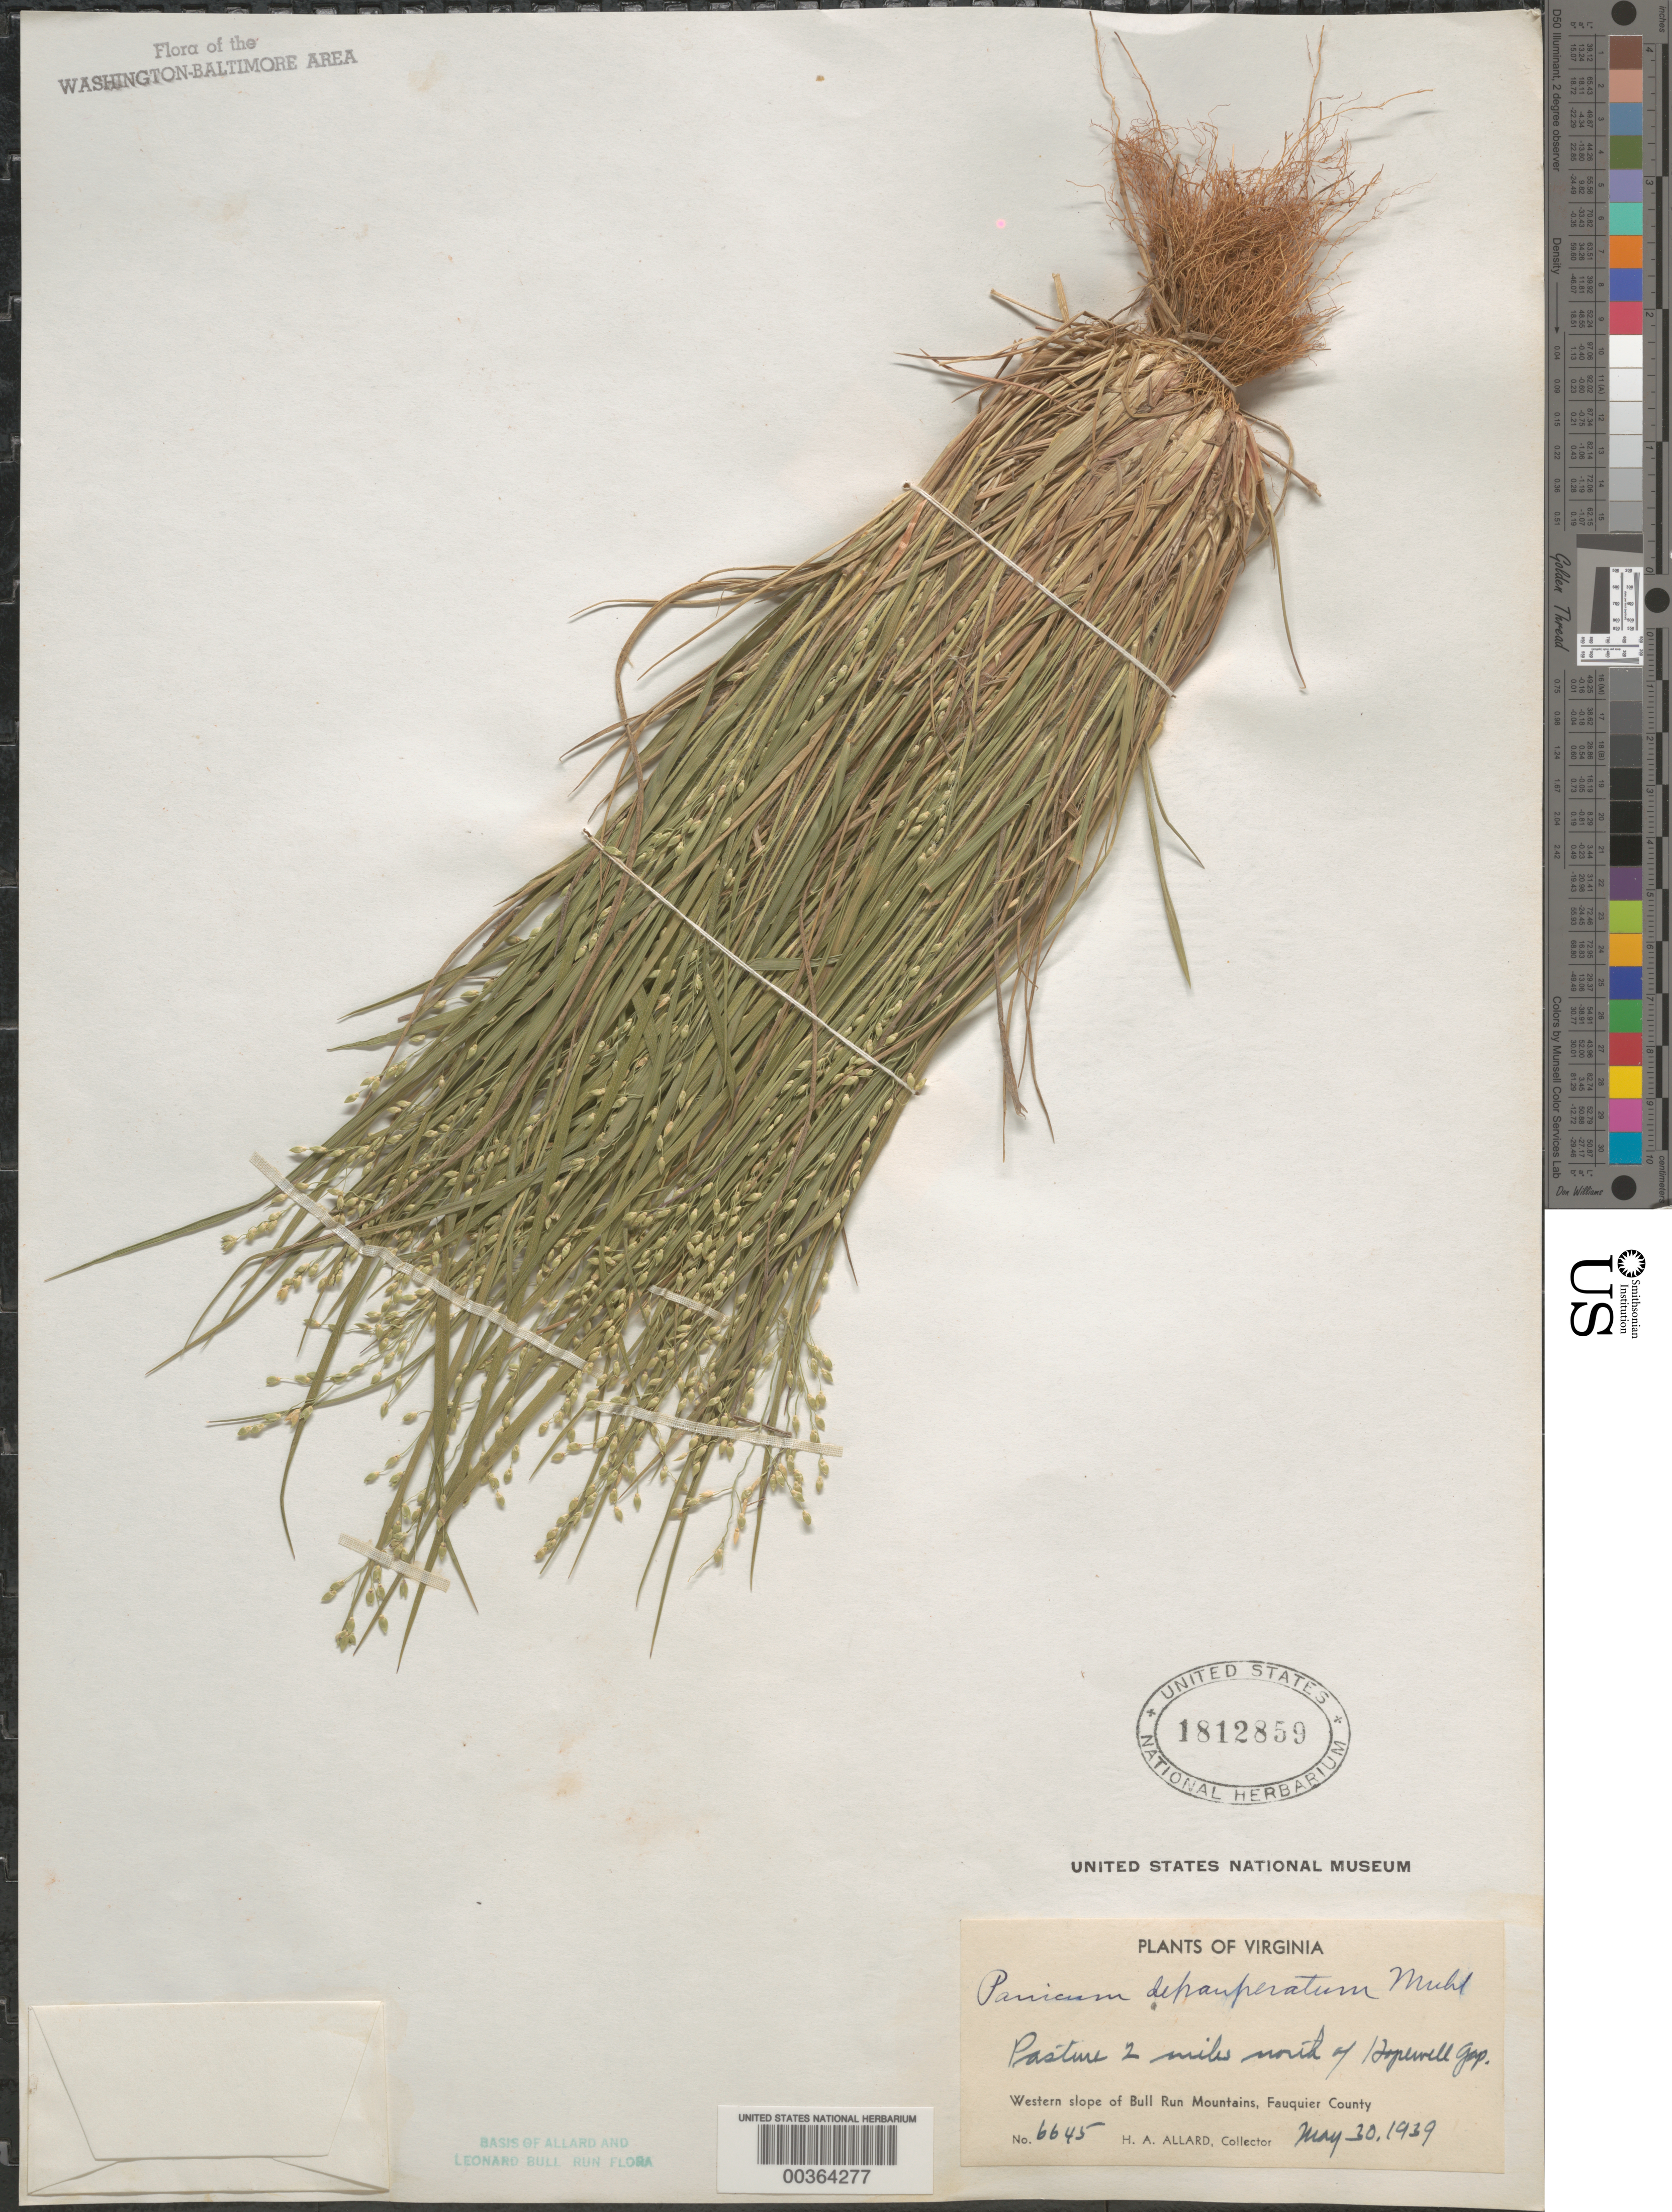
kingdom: Plantae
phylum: Tracheophyta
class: Liliopsida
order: Poales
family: Poaceae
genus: Dichanthelium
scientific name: Dichanthelium depauperatum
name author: (Muhl.) Gould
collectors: H. A. Allard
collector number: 6645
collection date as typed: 30 May 1939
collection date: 1939-05-30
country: United States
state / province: Virginia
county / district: Fauquier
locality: N of Hopewell Gap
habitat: Pasture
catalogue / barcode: US 1812859